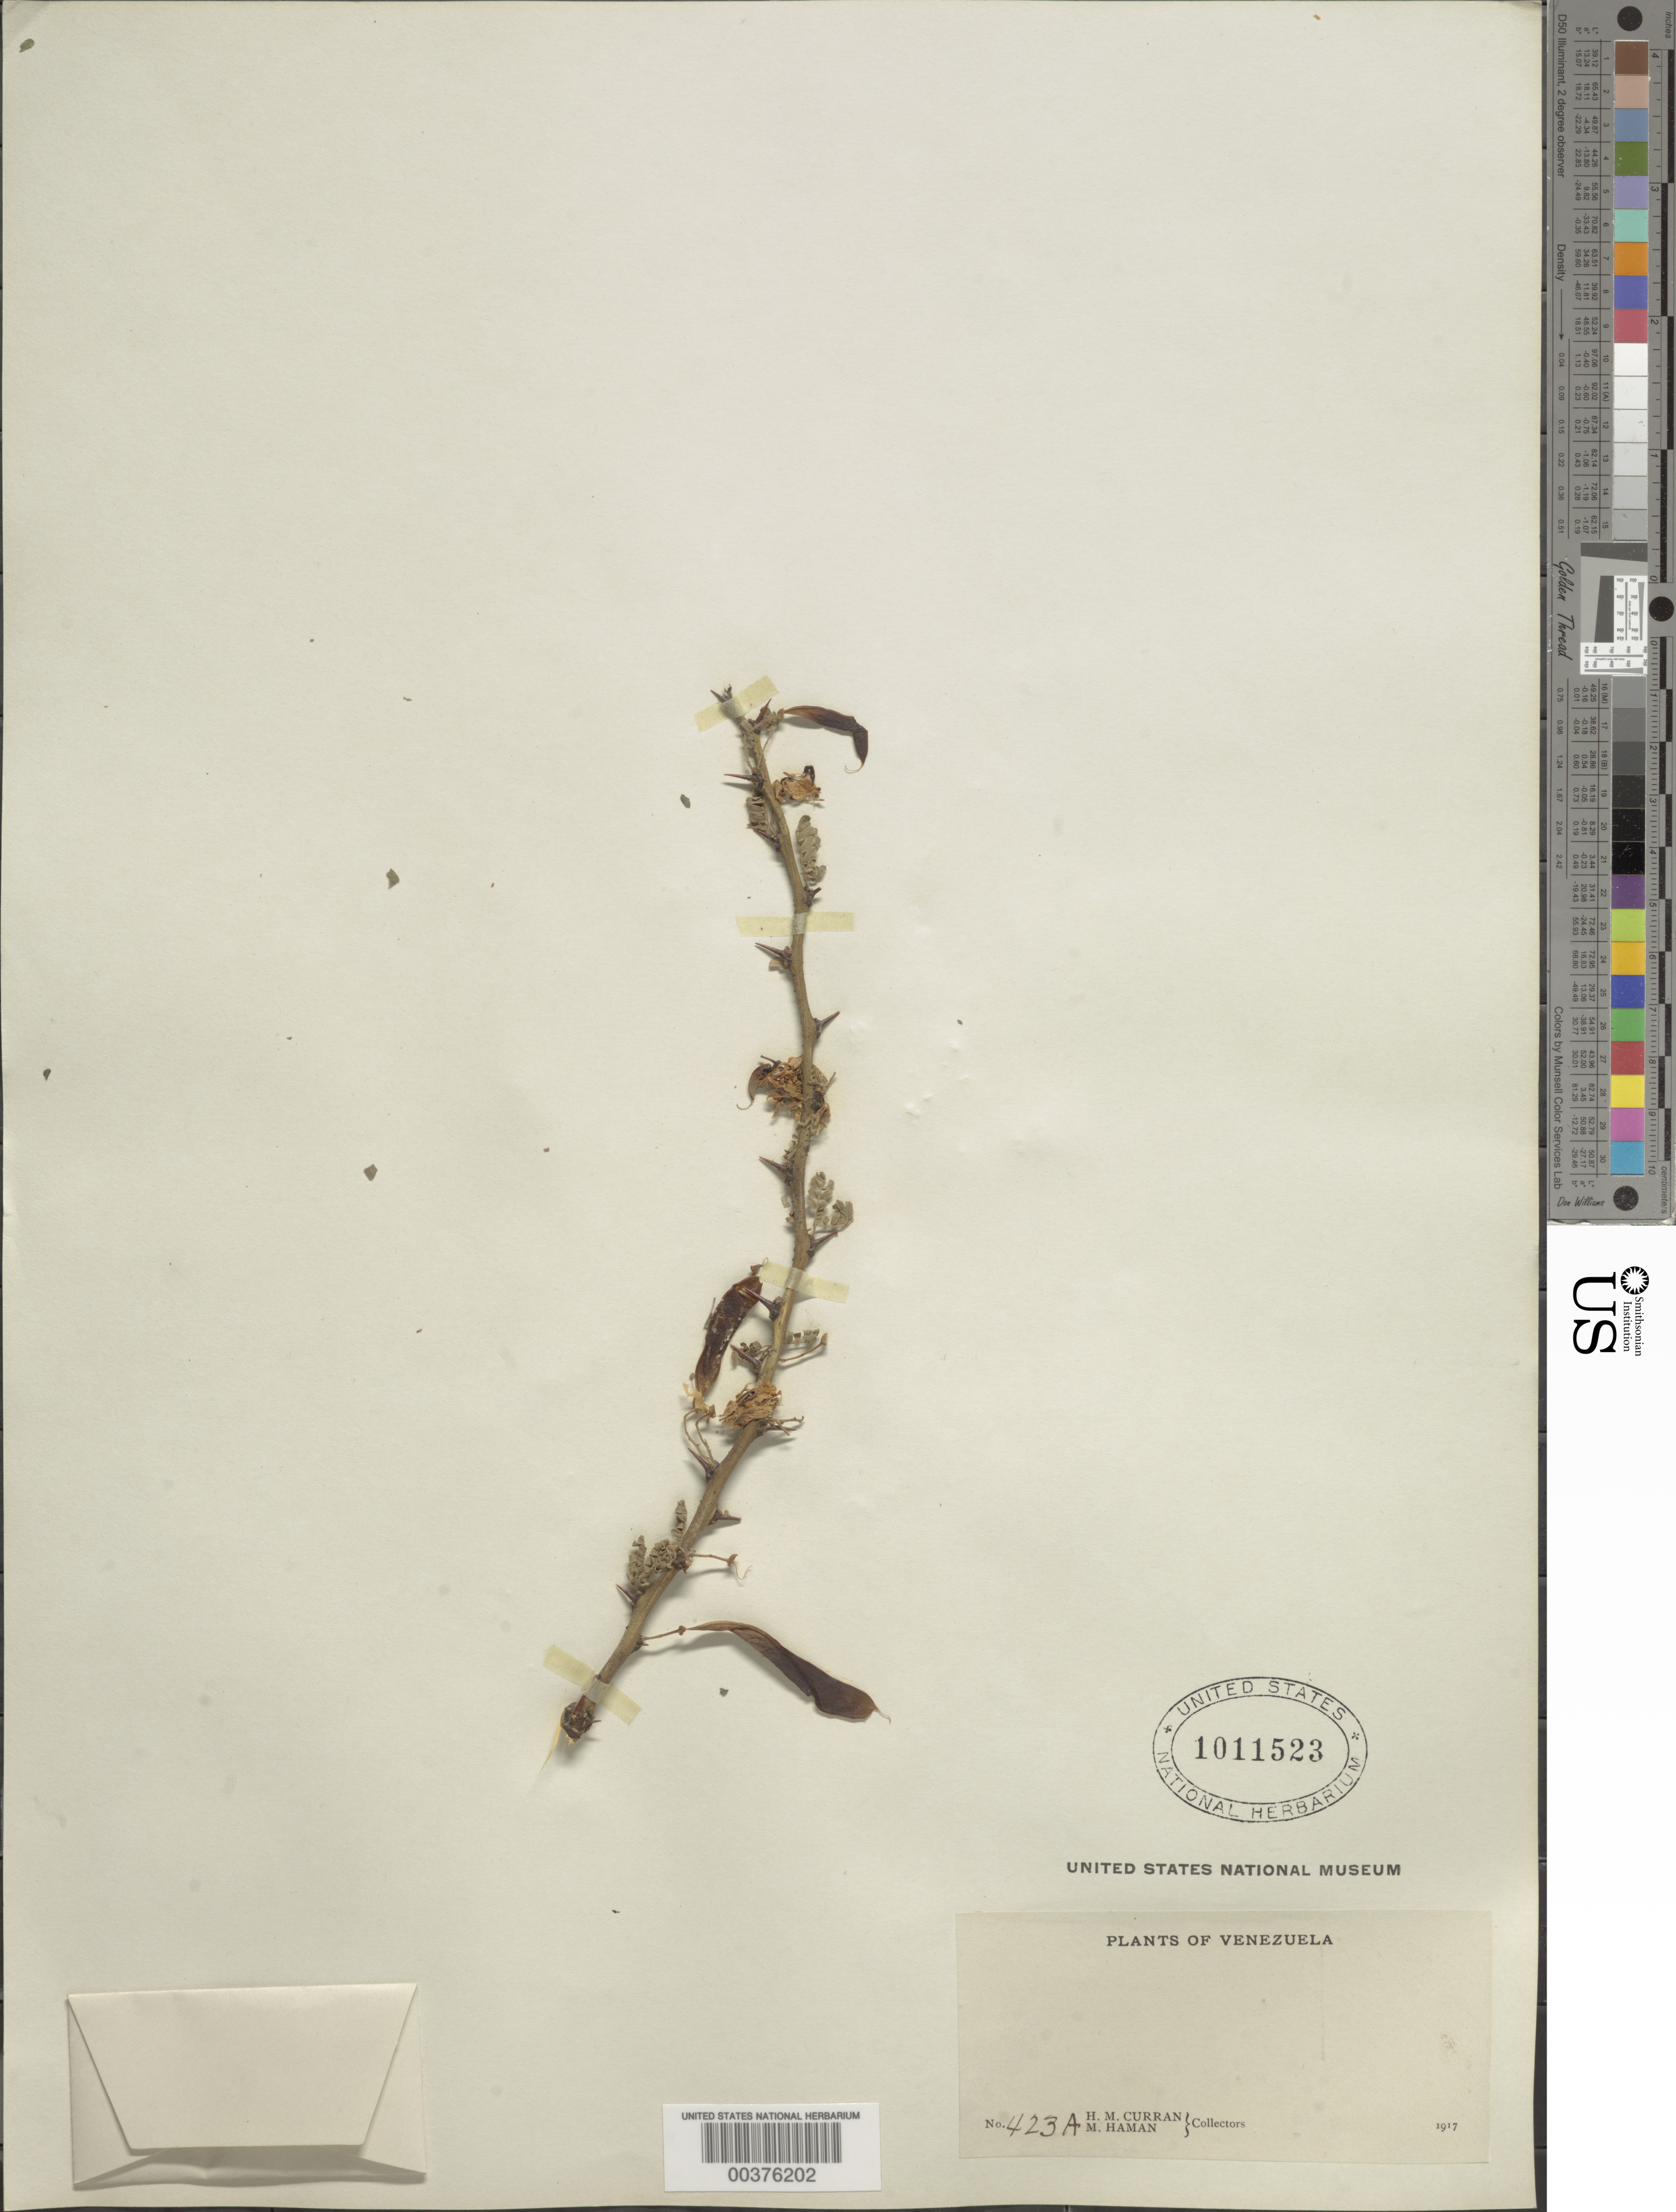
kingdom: Plantae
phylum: Tracheophyta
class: Magnoliopsida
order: Fabales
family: Fabaceae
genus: Parkinsonia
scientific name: Parkinsonia praecox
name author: (Ruiz & Pav.) J.E. Hawkins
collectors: H. M. Curran & M. Haman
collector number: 423a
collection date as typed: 1917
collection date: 1917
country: Venezuela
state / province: Mérida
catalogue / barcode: US 1011523